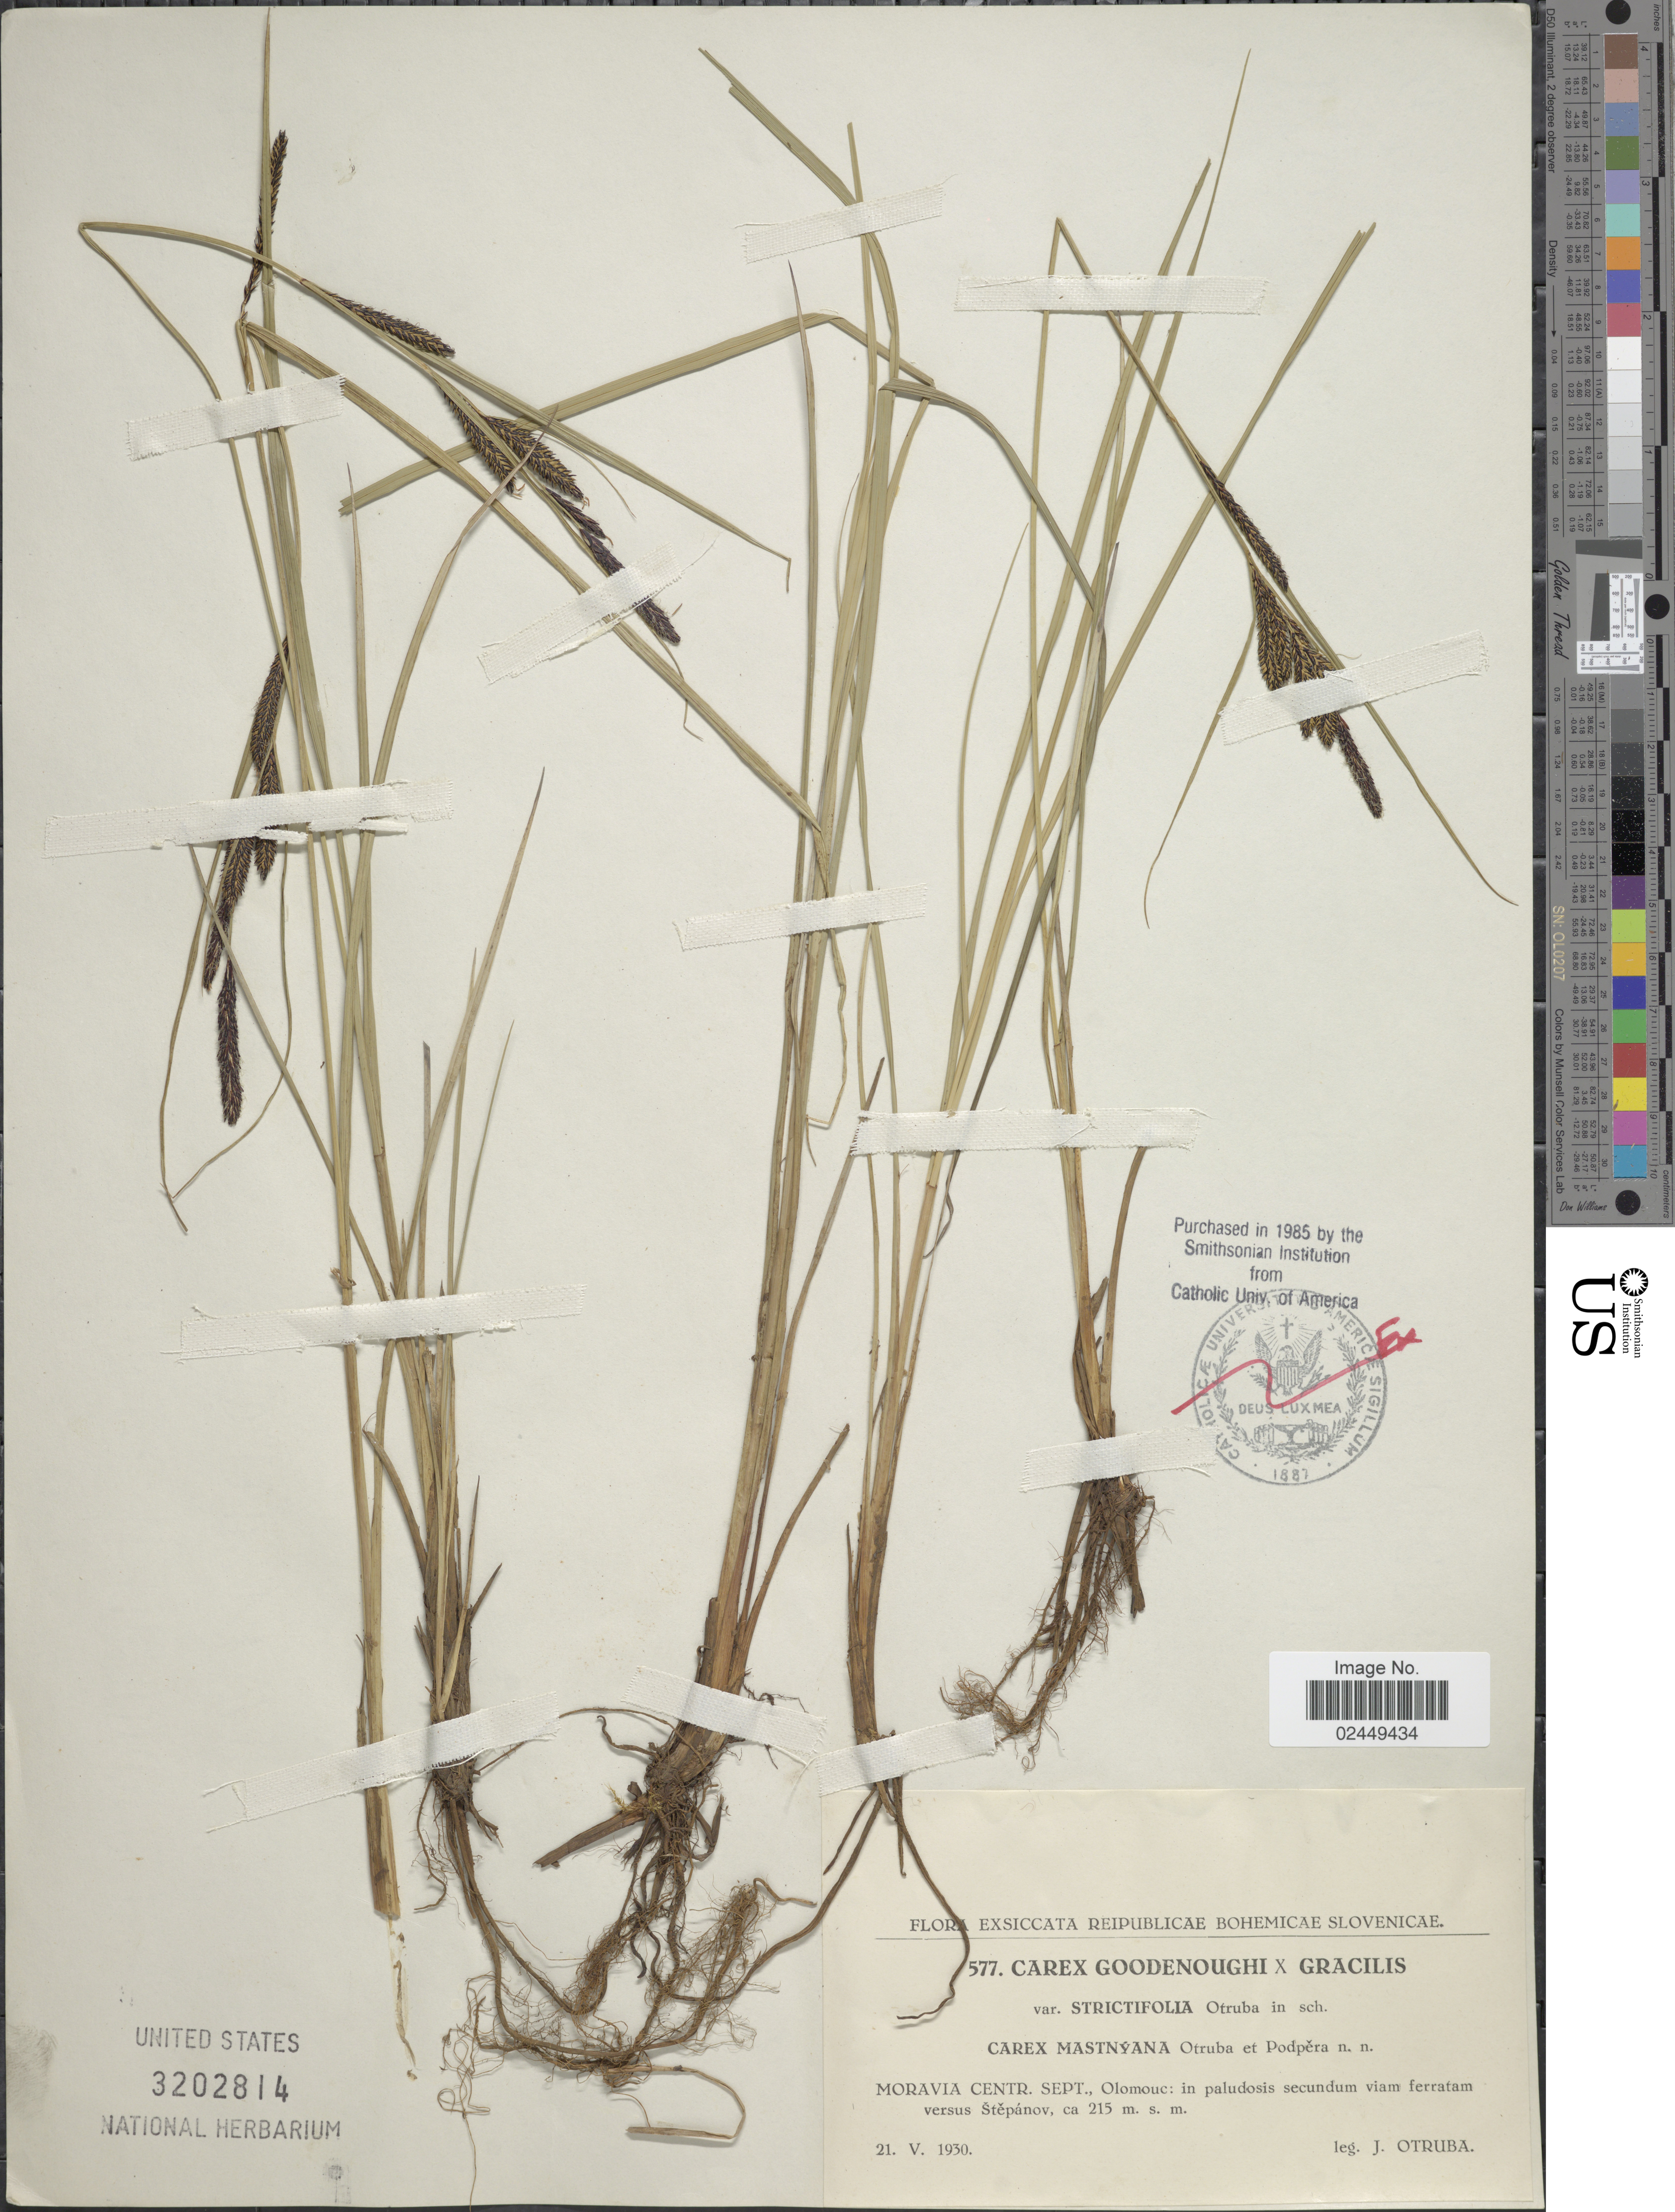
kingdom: Plantae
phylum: Tracheophyta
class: Liliopsida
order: Poales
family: Cyperaceae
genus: Carex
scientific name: Carex nigra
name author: (L.) Reichard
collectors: J. Otruba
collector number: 577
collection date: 1930-05-21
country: Czechia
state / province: Olomouc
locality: Reipublicae Bohemicae Slovenicae, [unsure placement]Moravia Centr. Sept., Olomouc: in paludosis secundum viam ferratam versus Stepanov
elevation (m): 215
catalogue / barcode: US 3202814